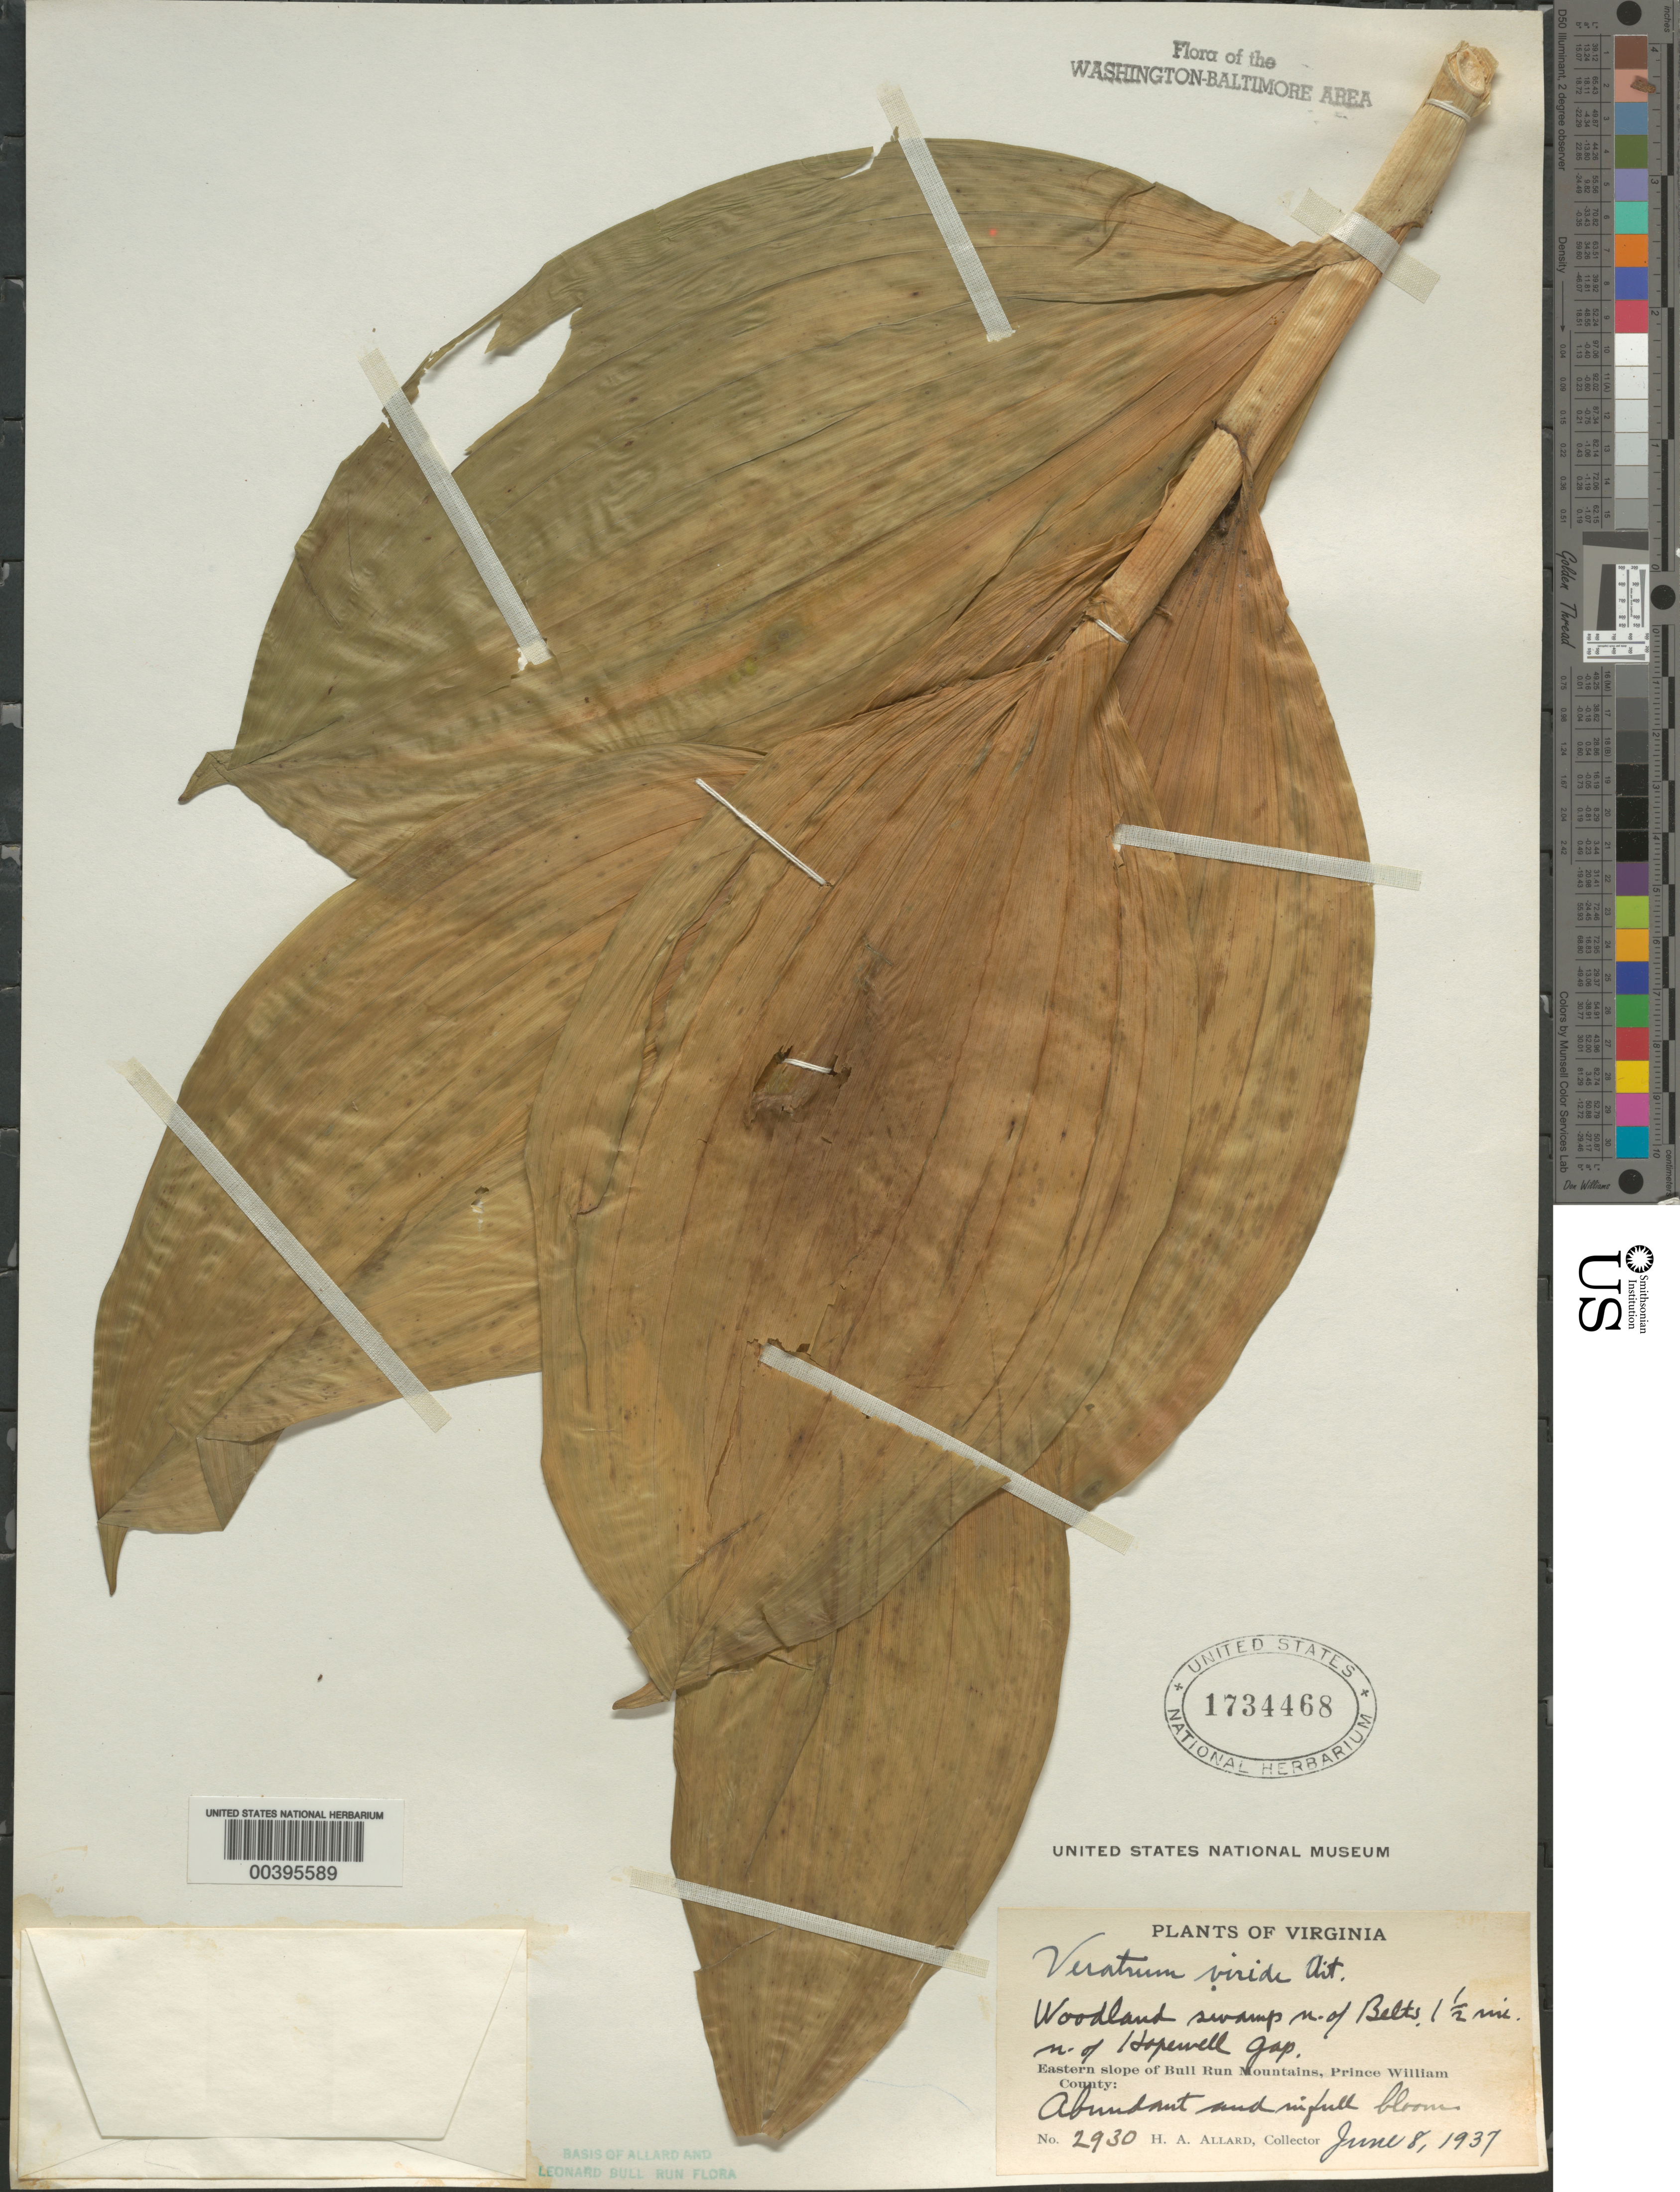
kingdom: Plantae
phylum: Tracheophyta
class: Liliopsida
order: Liliales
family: Melanthiaceae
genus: Veratrum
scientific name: Veratrum viride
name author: Aiton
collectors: H. A. Allard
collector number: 2930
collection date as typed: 08 Jun 1937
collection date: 1937-06-08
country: United States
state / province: Virginia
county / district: Fauquier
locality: North of Hopewell Gap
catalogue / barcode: US 1734468